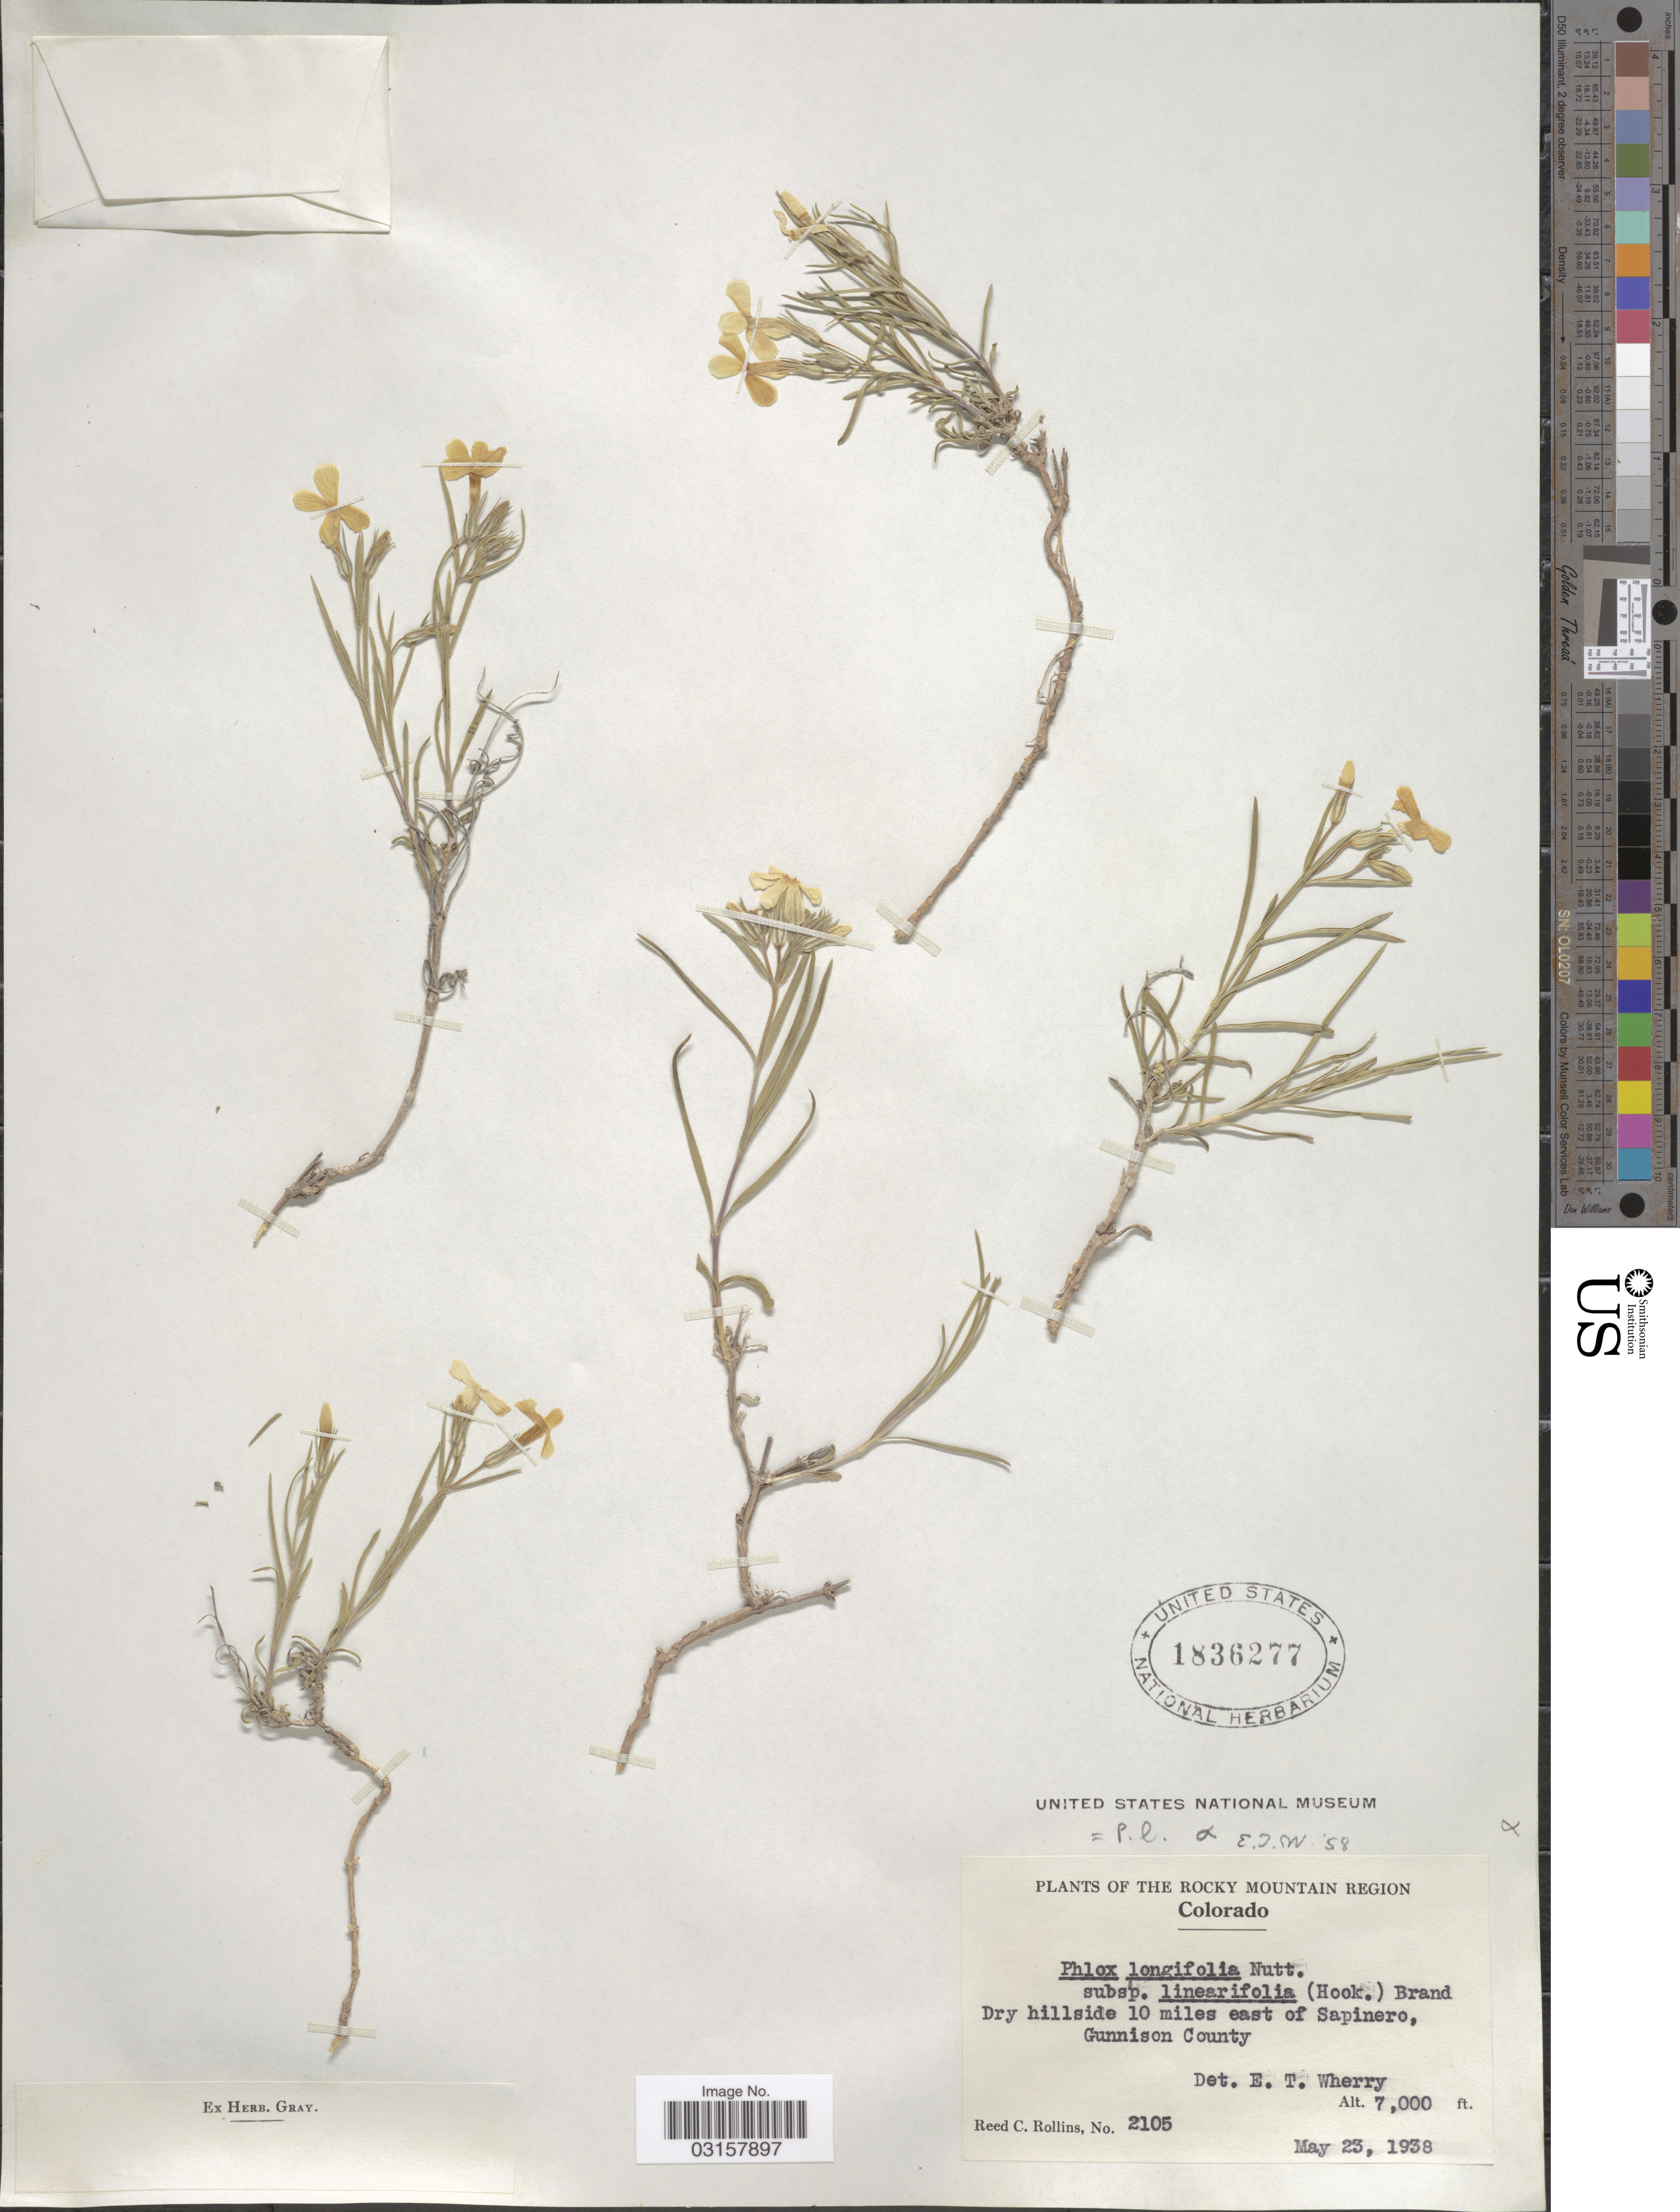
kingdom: Plantae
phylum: Tracheophyta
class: Magnoliopsida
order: Ericales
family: Polemoniaceae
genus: Phlox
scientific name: Phlox longifolia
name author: Nutt.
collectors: R. C. Rollins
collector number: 2105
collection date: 1938-05-23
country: United States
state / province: Colorado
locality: Dry hillside 10 miles east of Sapinero, Gunnison County.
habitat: dry hillside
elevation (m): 2134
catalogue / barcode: US 1836277